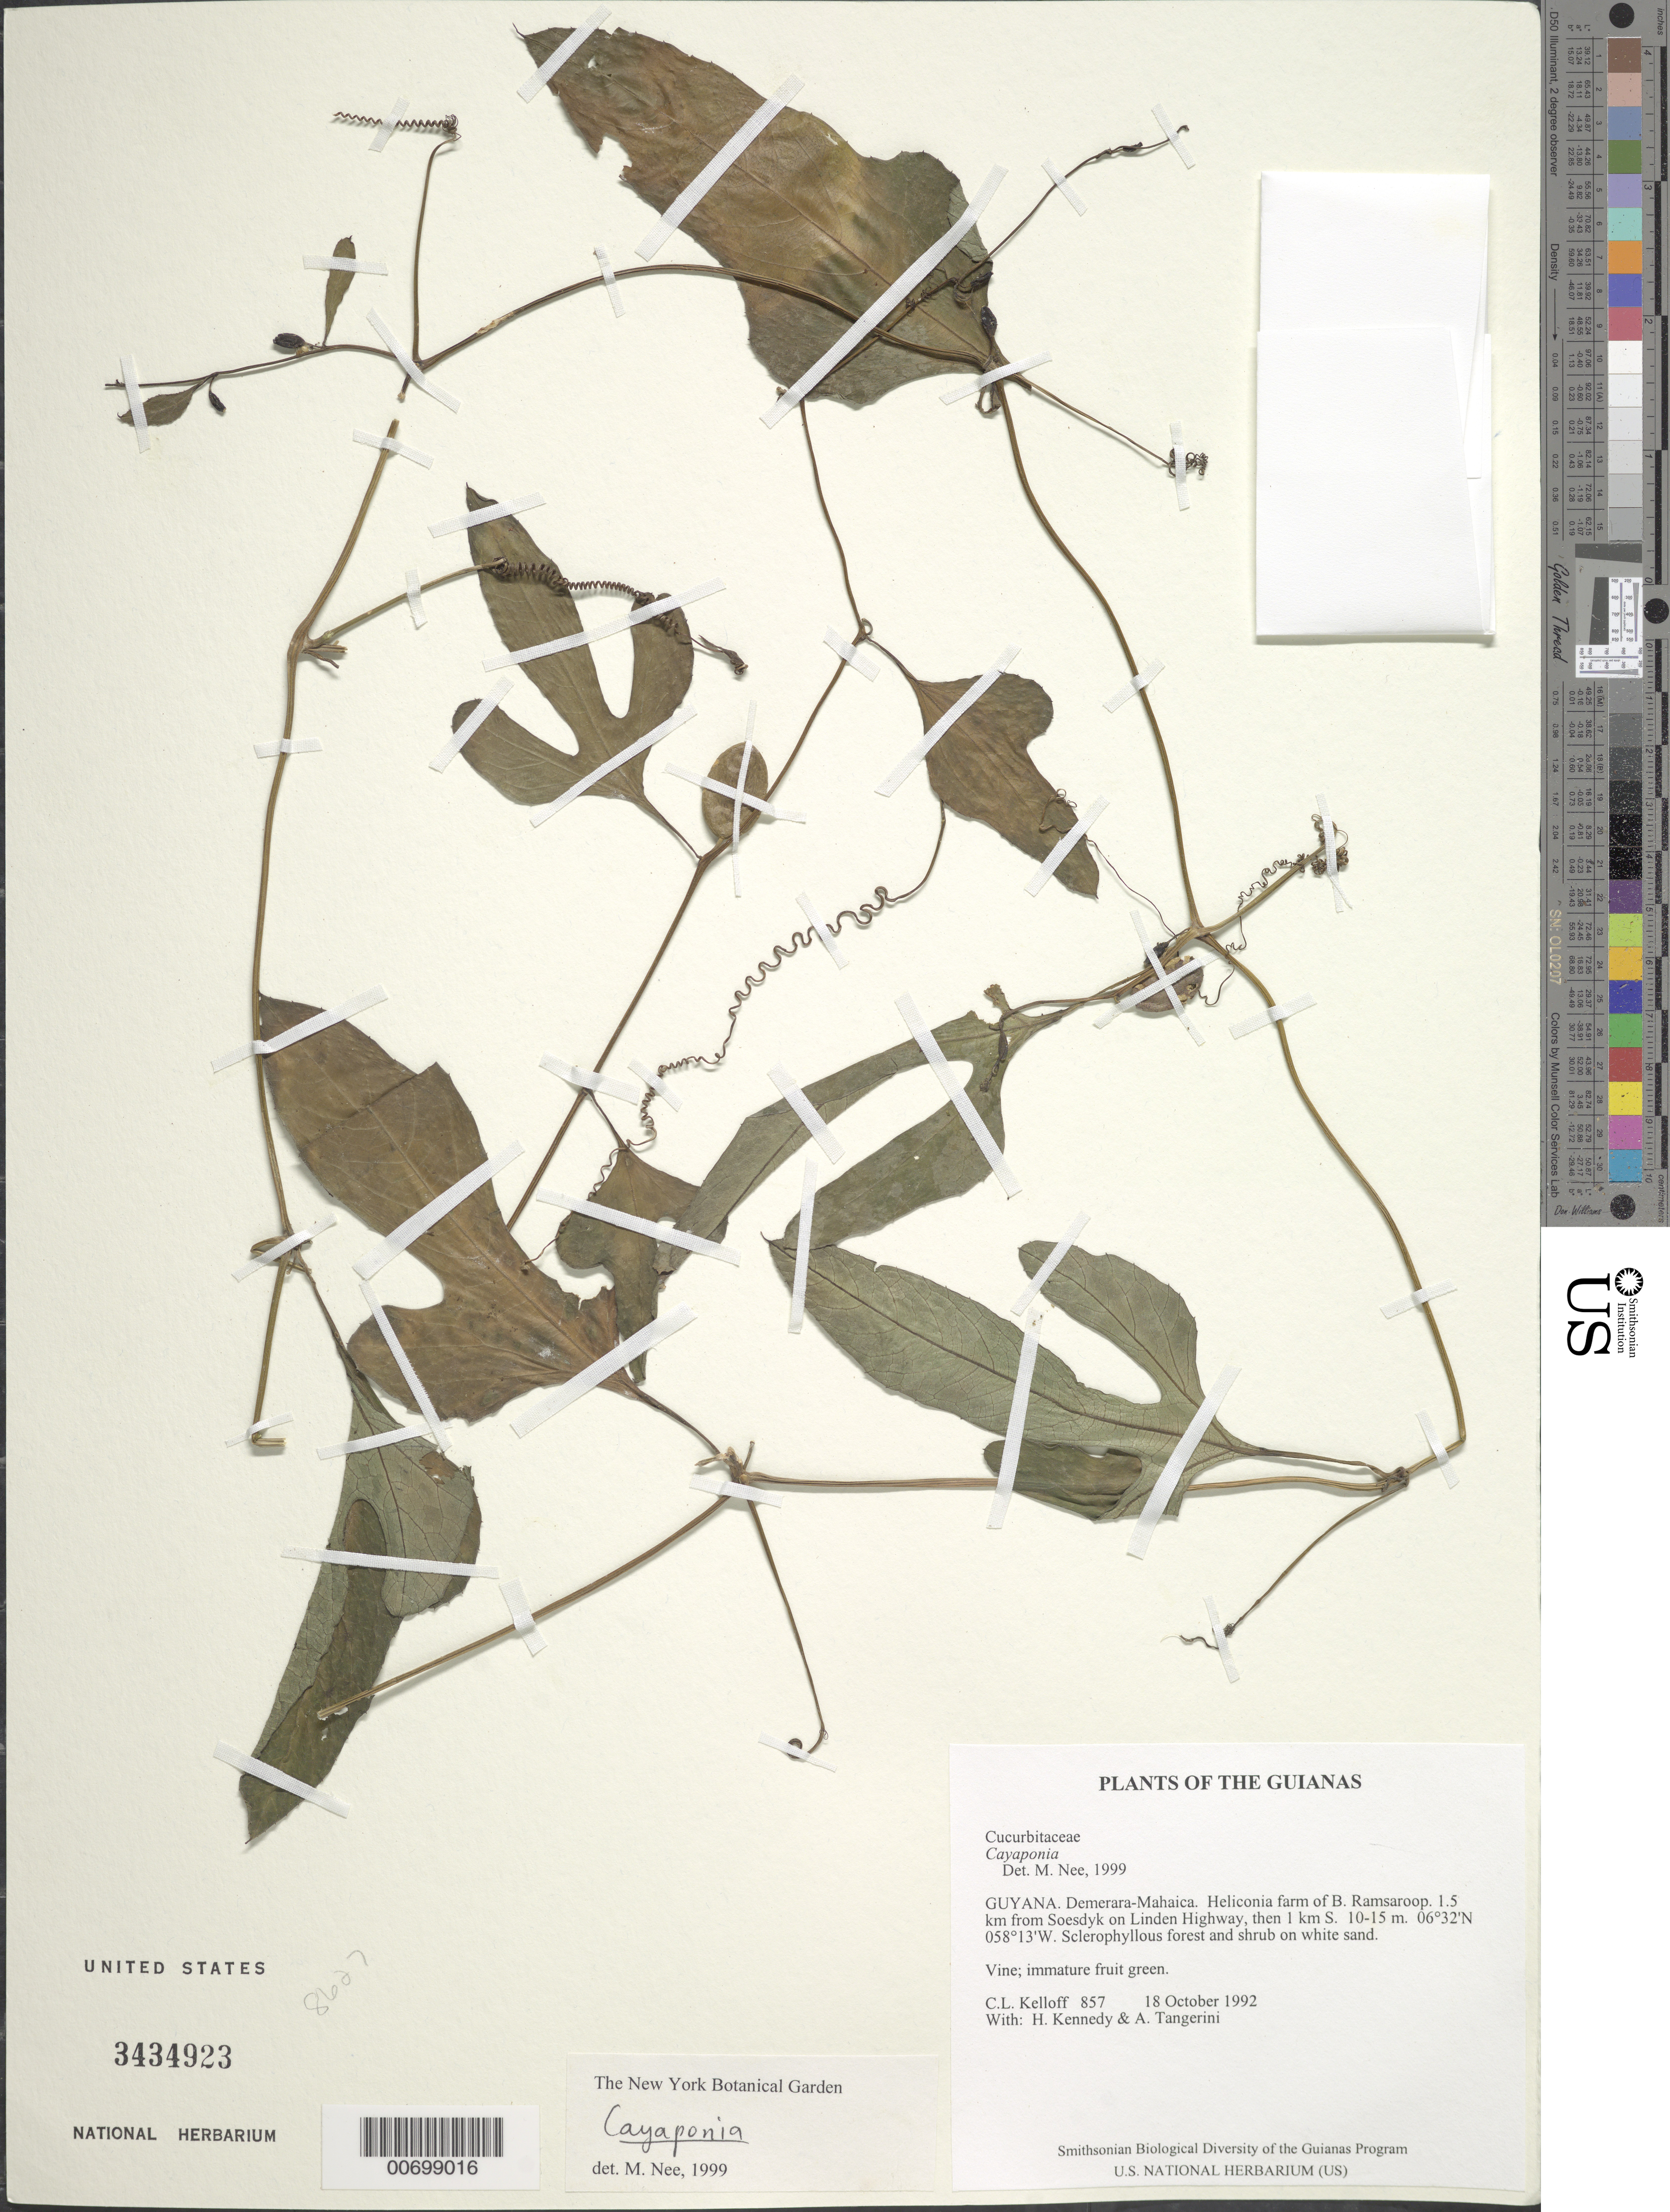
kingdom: Plantae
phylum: Tracheophyta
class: Magnoliopsida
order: Cucurbitales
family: Cucurbitaceae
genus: Cayaponia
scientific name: Cayaponia racemosa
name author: (Mill.) Cogn.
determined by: Nee, Michael H.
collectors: C. L. Kelloff, H. Kennedy & A. Tangerini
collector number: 857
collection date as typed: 18 October 1992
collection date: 1992-10-18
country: Guyana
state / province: Demerara-Mahaica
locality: Heliconia farm of B. Ramsaroop. 1.5 km from Soesdyk on Linden Highway, then 1 km S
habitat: Sclerophyllous forest and shrub on white sand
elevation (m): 10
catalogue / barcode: US 3434923